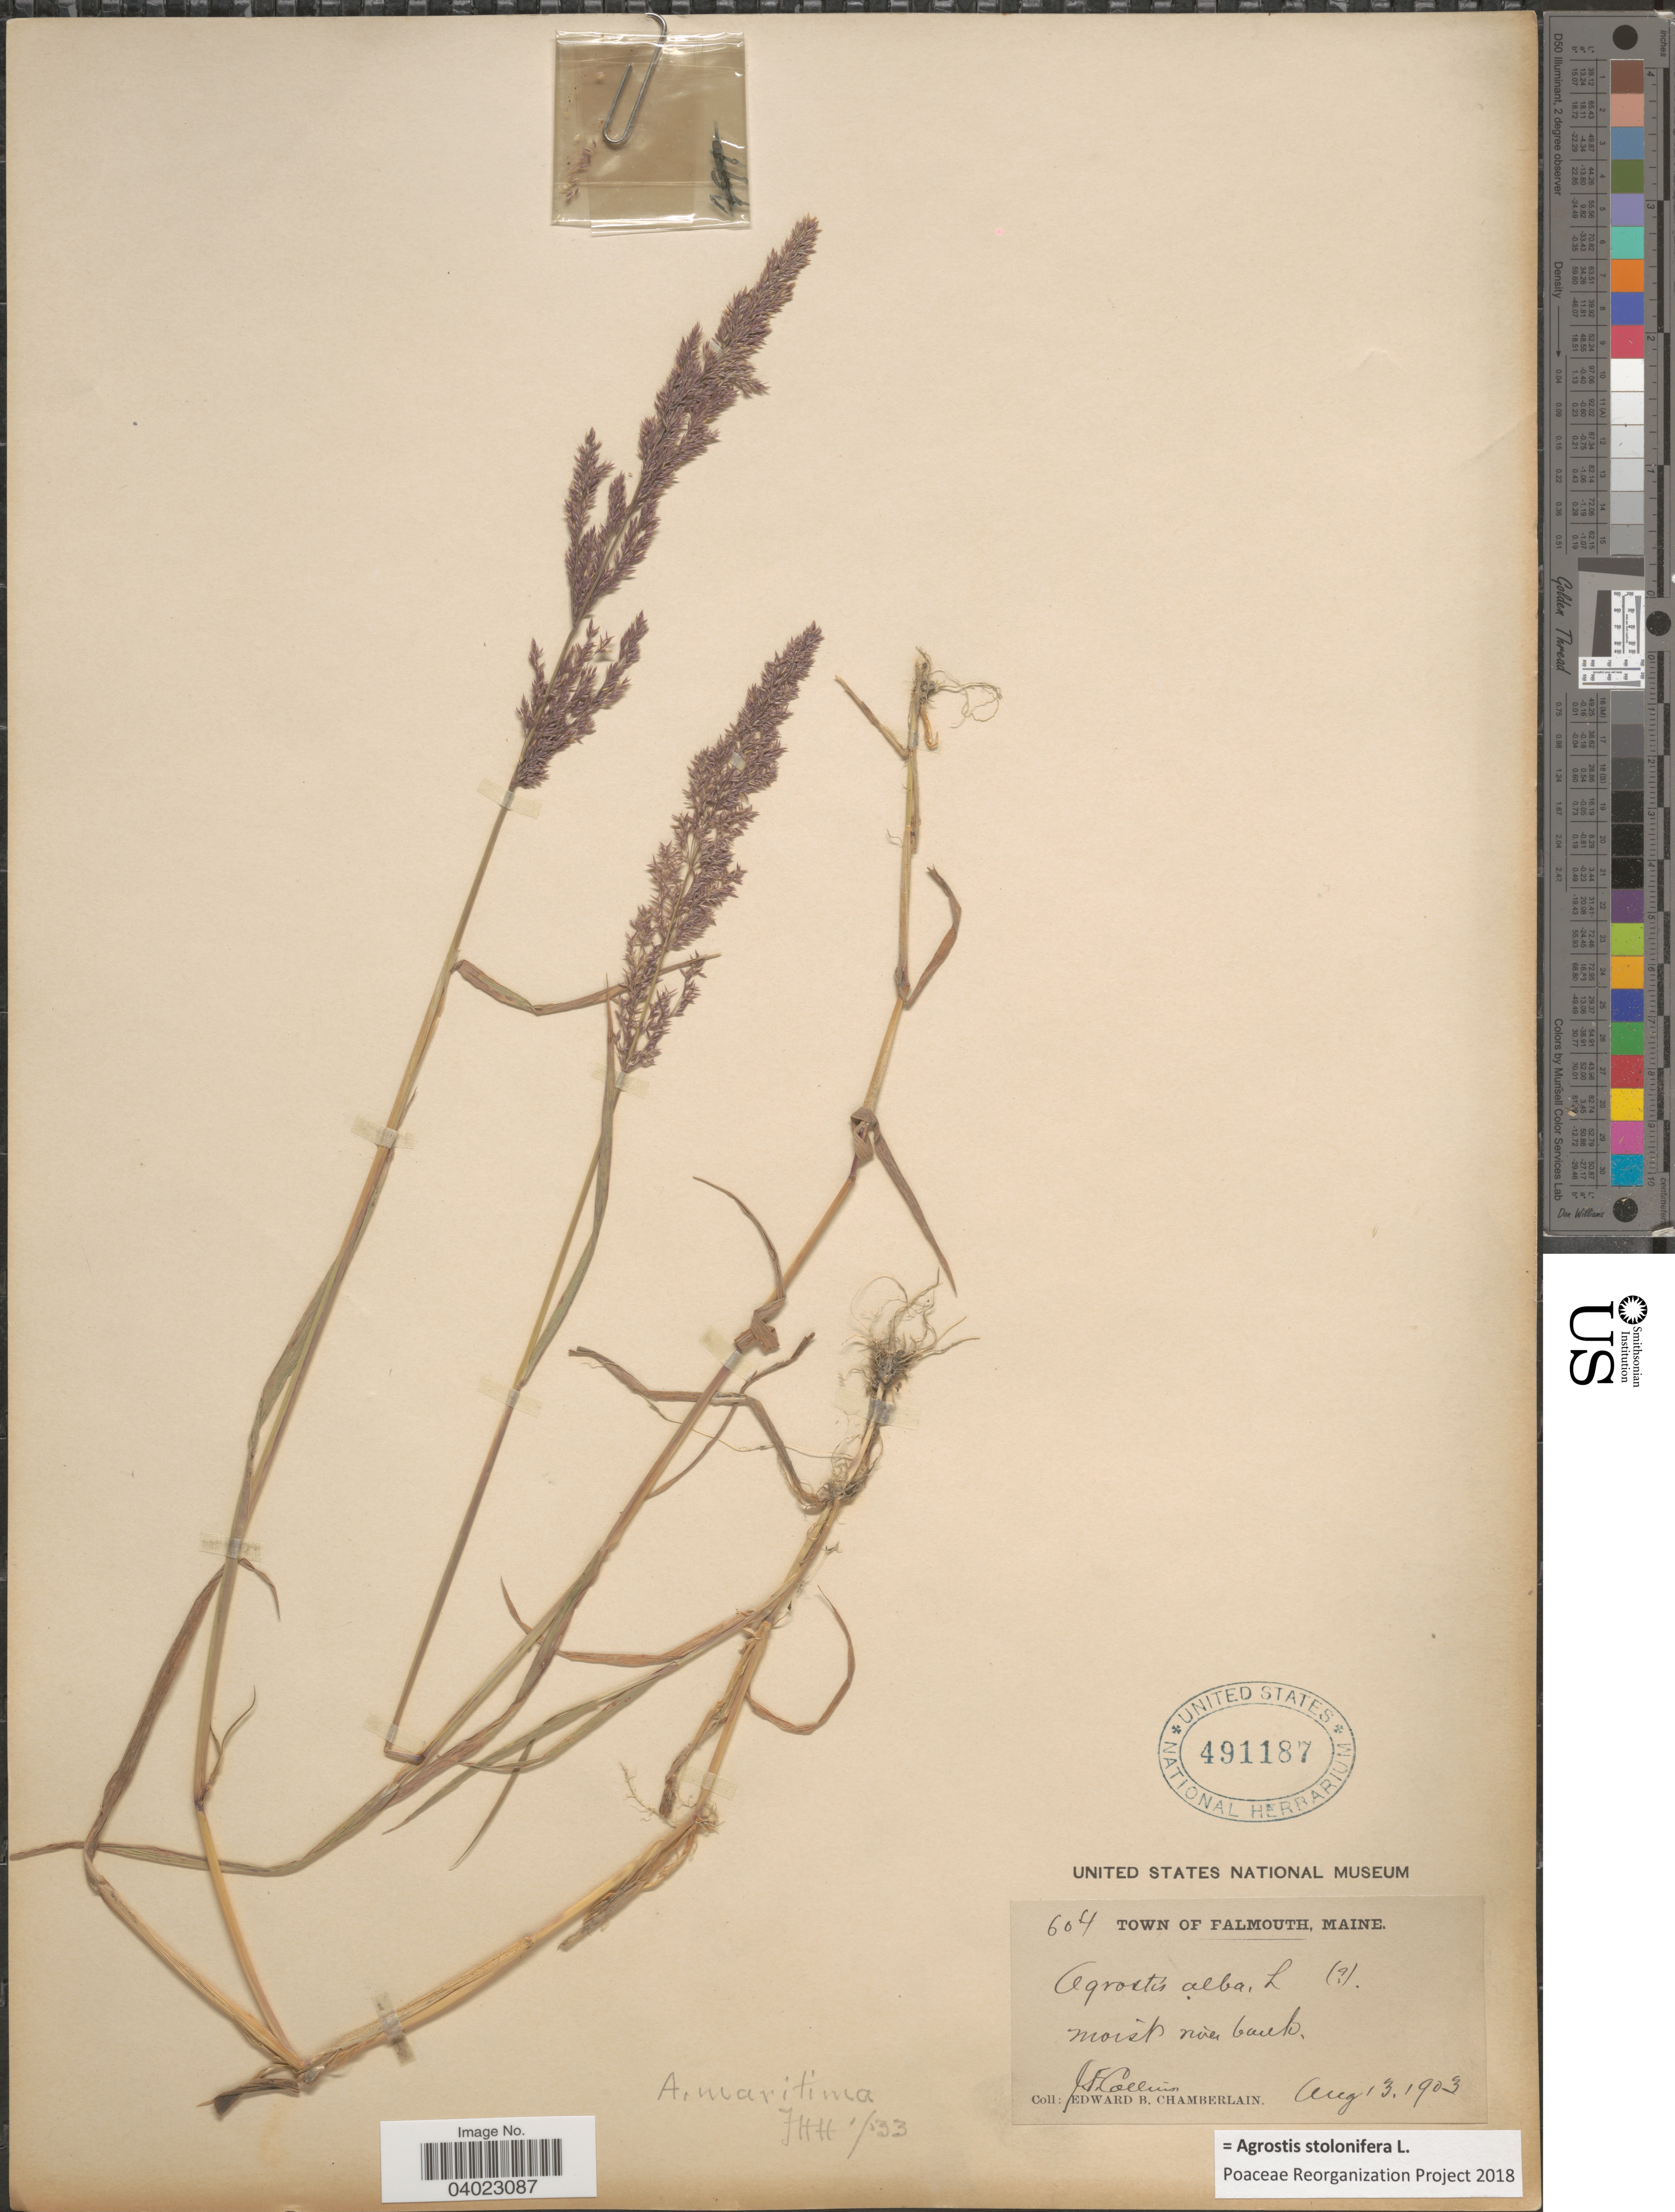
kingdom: Plantae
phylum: Tracheophyta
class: Liliopsida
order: Poales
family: Poaceae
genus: Agrostis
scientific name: Agrostis stolonifera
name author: L.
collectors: E. Chamberlain & J. Collins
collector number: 604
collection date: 1903-08-13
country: United States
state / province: Maine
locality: Town of Falmouth. Moist river bank.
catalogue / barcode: US 491187